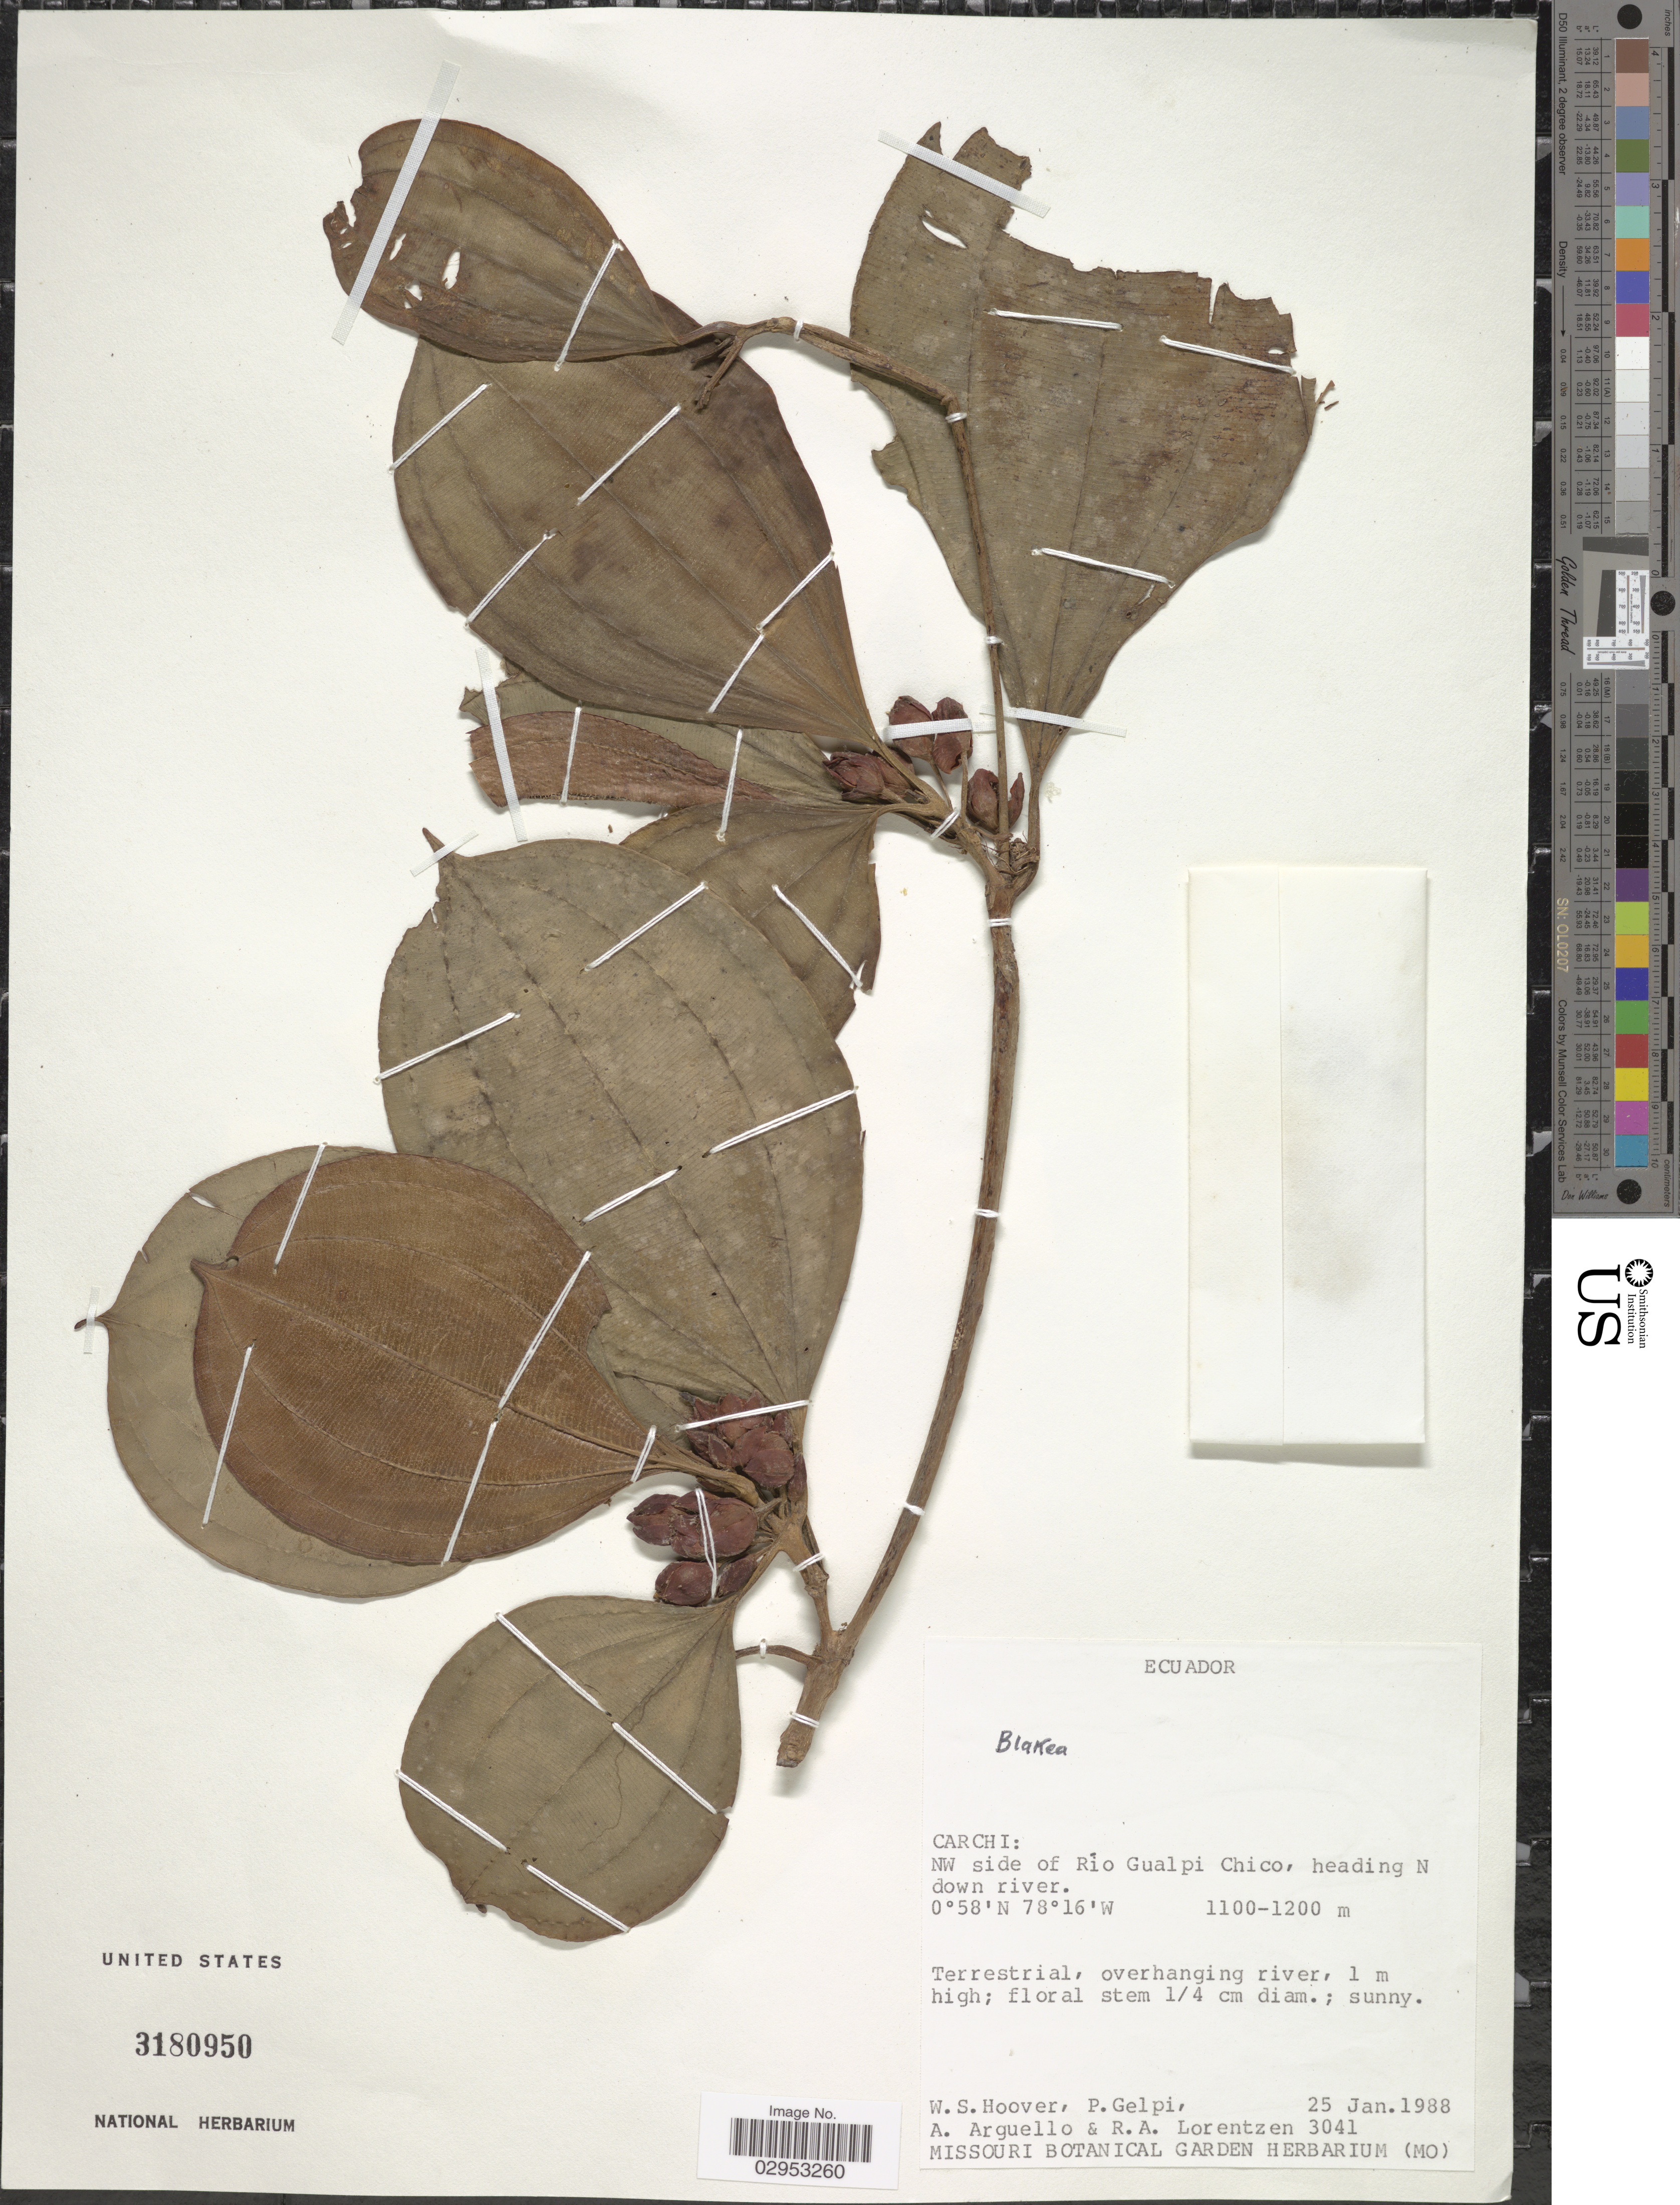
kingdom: Plantae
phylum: Tracheophyta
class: Magnoliopsida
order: Myrtales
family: Melastomataceae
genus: Blakea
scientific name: Blakea punctulata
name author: (Triana) Wurdack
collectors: W. S. Hoover, P. Gelpi, A. Arguello & R. Lorentzen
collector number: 3041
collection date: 1988-01-25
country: Ecuador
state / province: Carchi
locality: NW side of Río Gualpi Chico, heading N down river.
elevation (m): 1100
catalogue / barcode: US 3180950